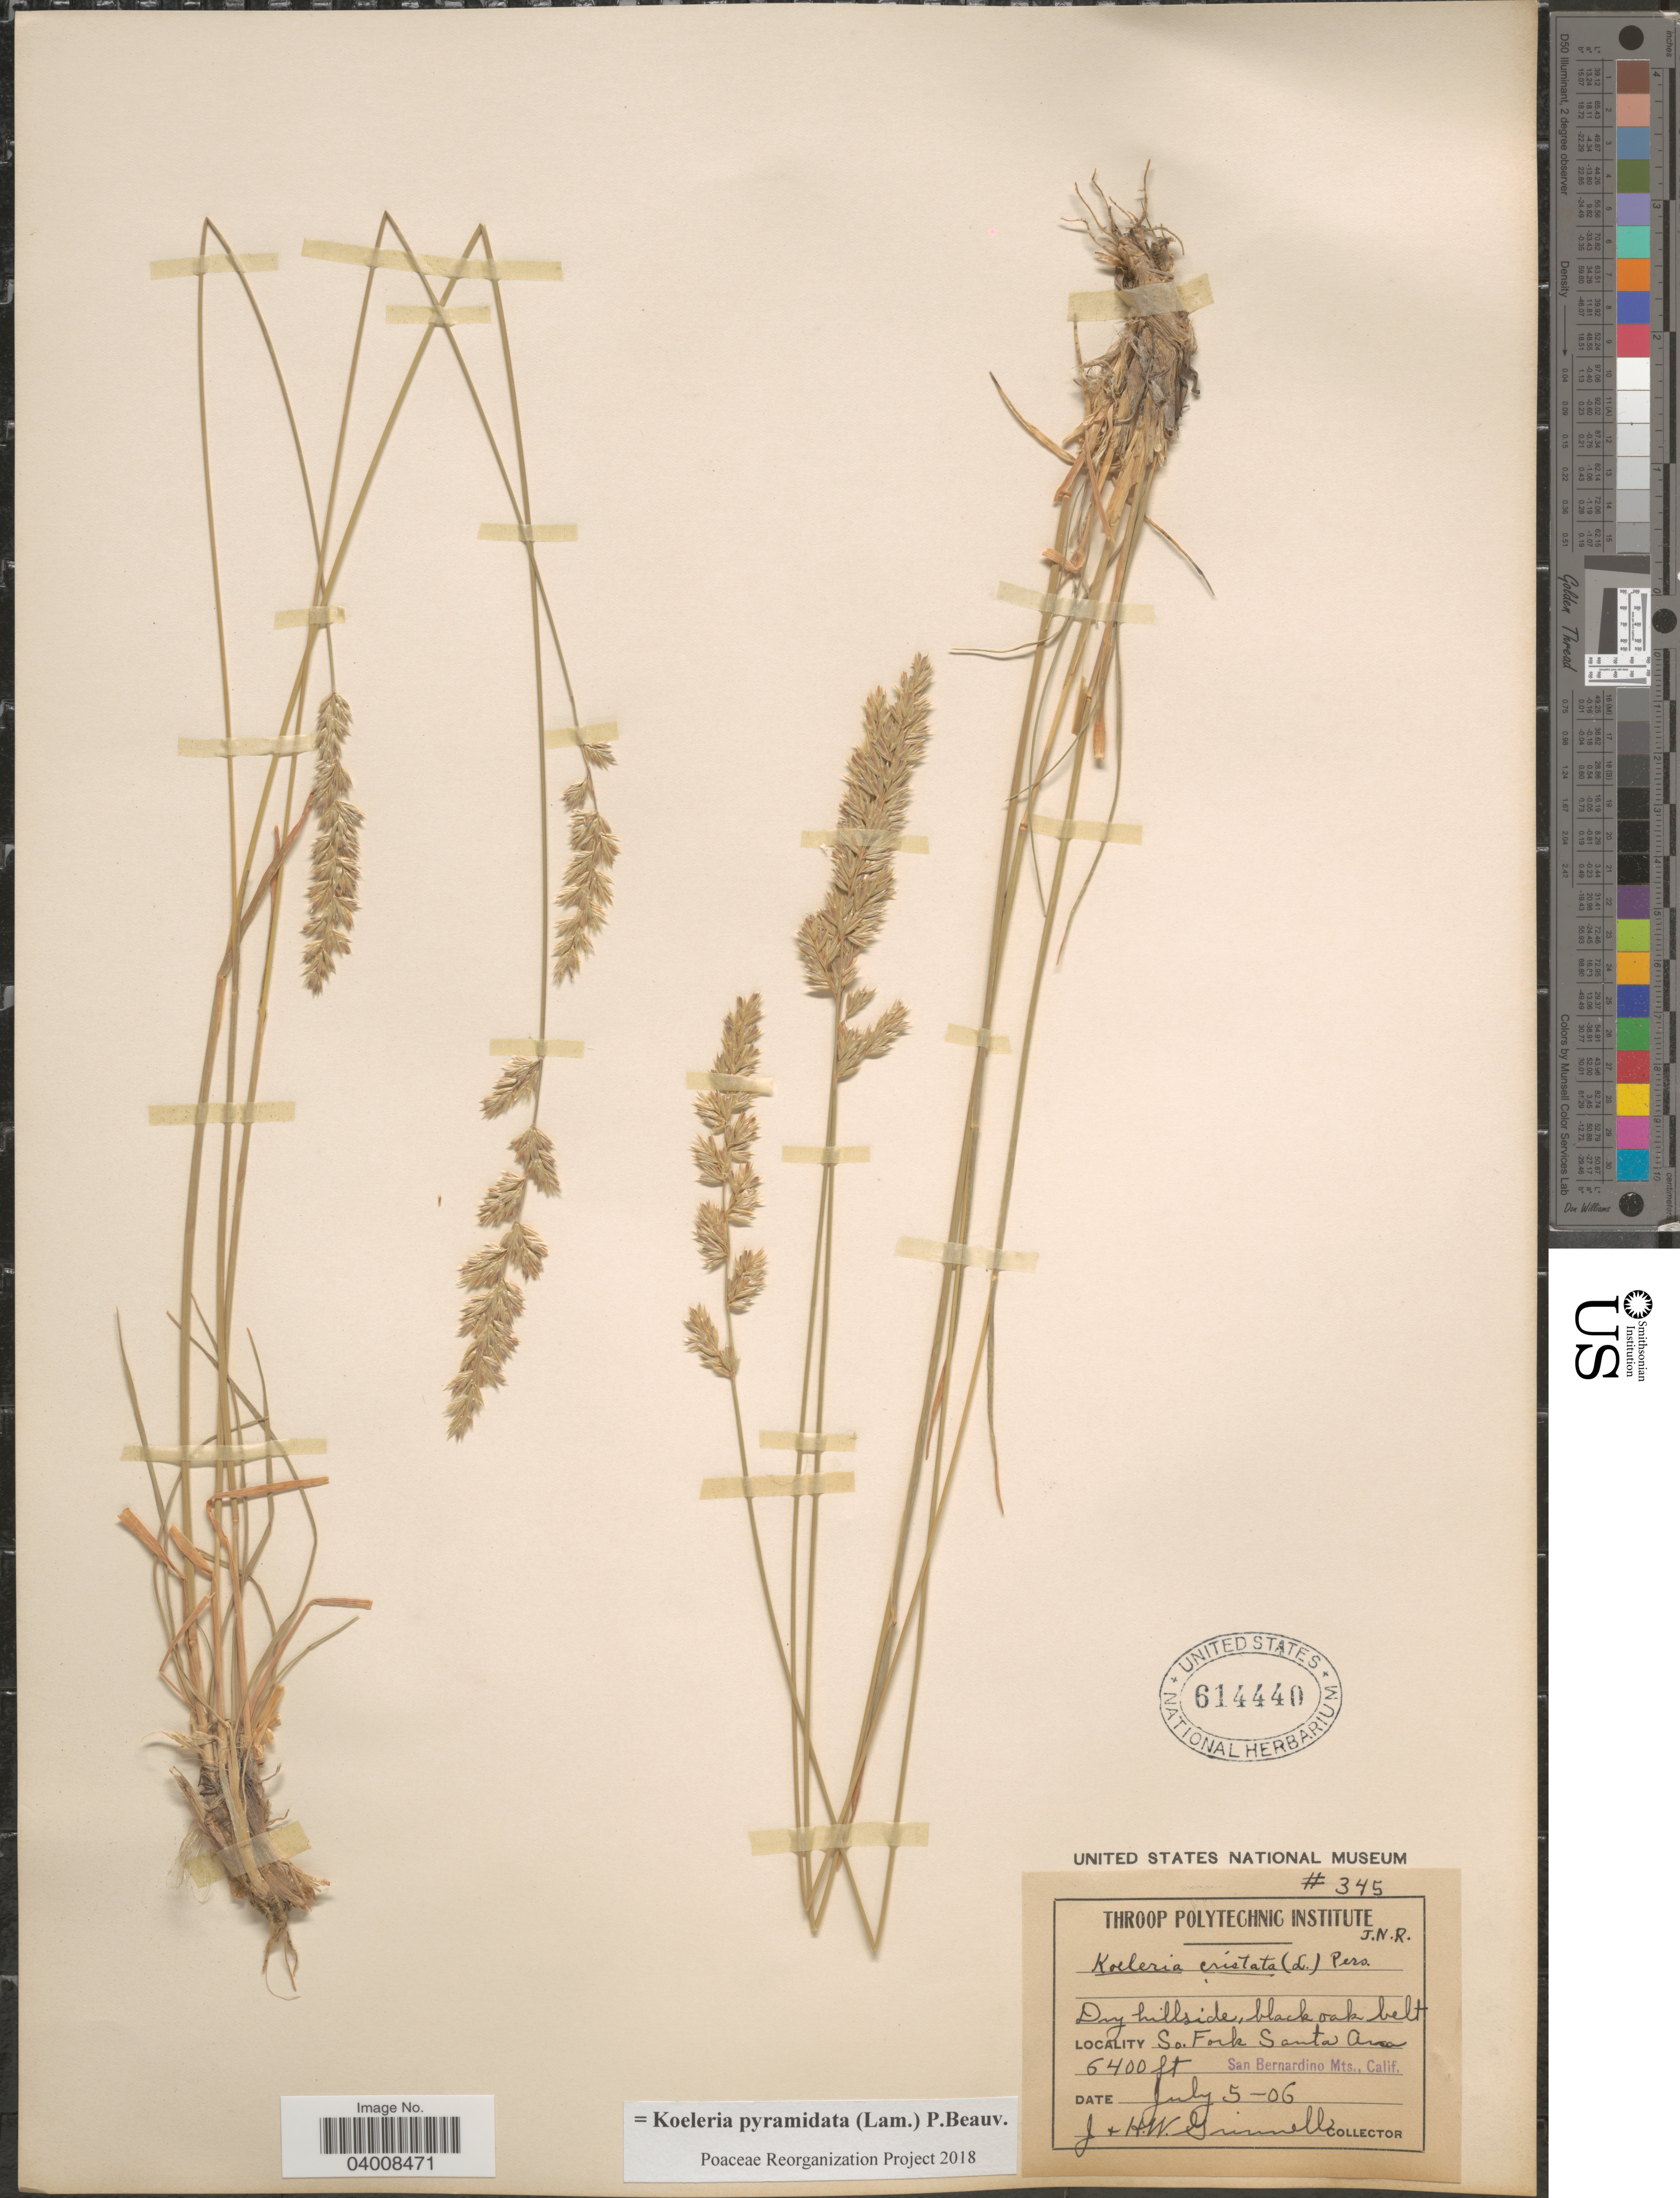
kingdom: Plantae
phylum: Tracheophyta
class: Liliopsida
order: Poales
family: Poaceae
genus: Koeleria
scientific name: Koeleria pyramidata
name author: (Lam.) P. Beauv.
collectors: J. Grinnell & H. Grinnell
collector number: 345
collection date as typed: Transcribed d/m/y: 5/7/6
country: United States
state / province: California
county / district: San Bernardino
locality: Dry hillside, black oak belt. So. Fork Santa Ana. San Bernardino Mts.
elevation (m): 1951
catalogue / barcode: US 614440